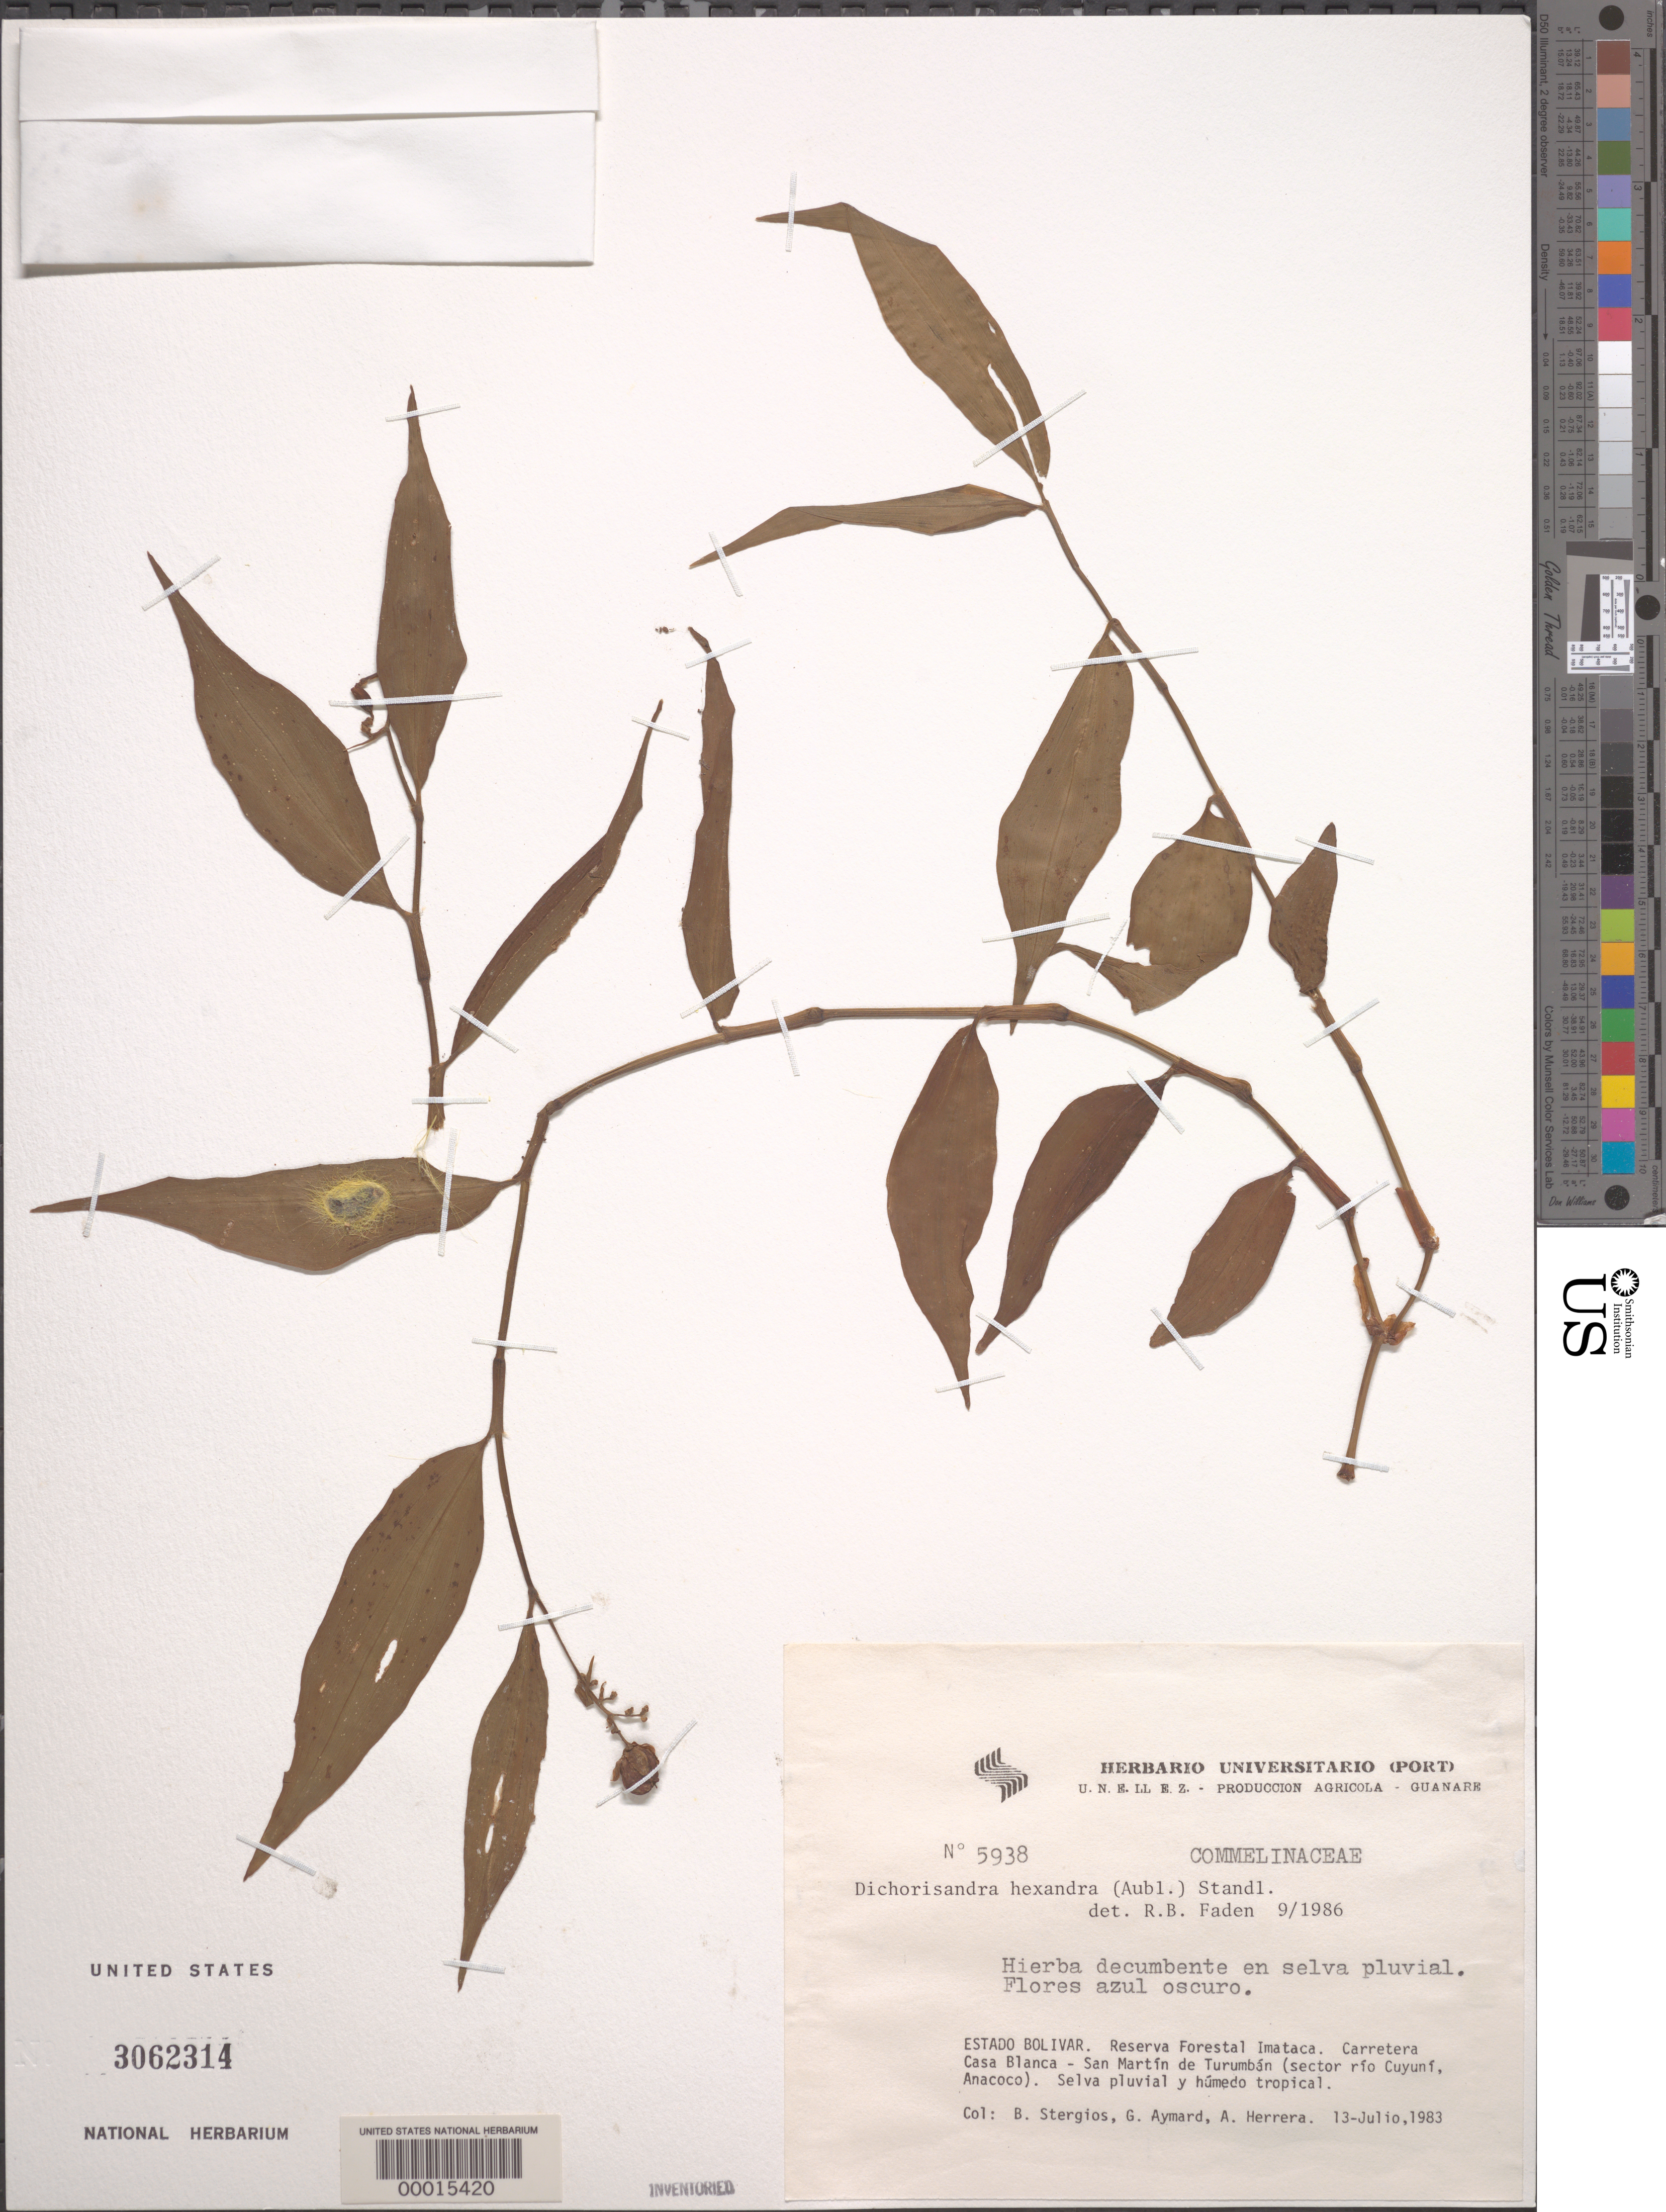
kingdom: Plantae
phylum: Tracheophyta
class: Liliopsida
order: Commelinales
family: Commelinaceae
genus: Dichorisandra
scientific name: Dichorisandra hexandra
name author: (Aubl.) Standl.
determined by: Faden, Robert B., (US), Smithsonian Institution - National Museum of Natural History (UNITED STATES)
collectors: B. G. Stergios, G. A. Aymard & A. Herrera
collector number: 5938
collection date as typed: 13 Jul 1983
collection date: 1983-07-13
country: Venezuela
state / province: Bolivar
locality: Reserva Forestal Imataca. Carretera Casa Blanca - San Martín de Turumbán (sector río Cuyuní, Anacoco)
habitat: Pluvial thicket and humid forest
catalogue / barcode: US 3062314